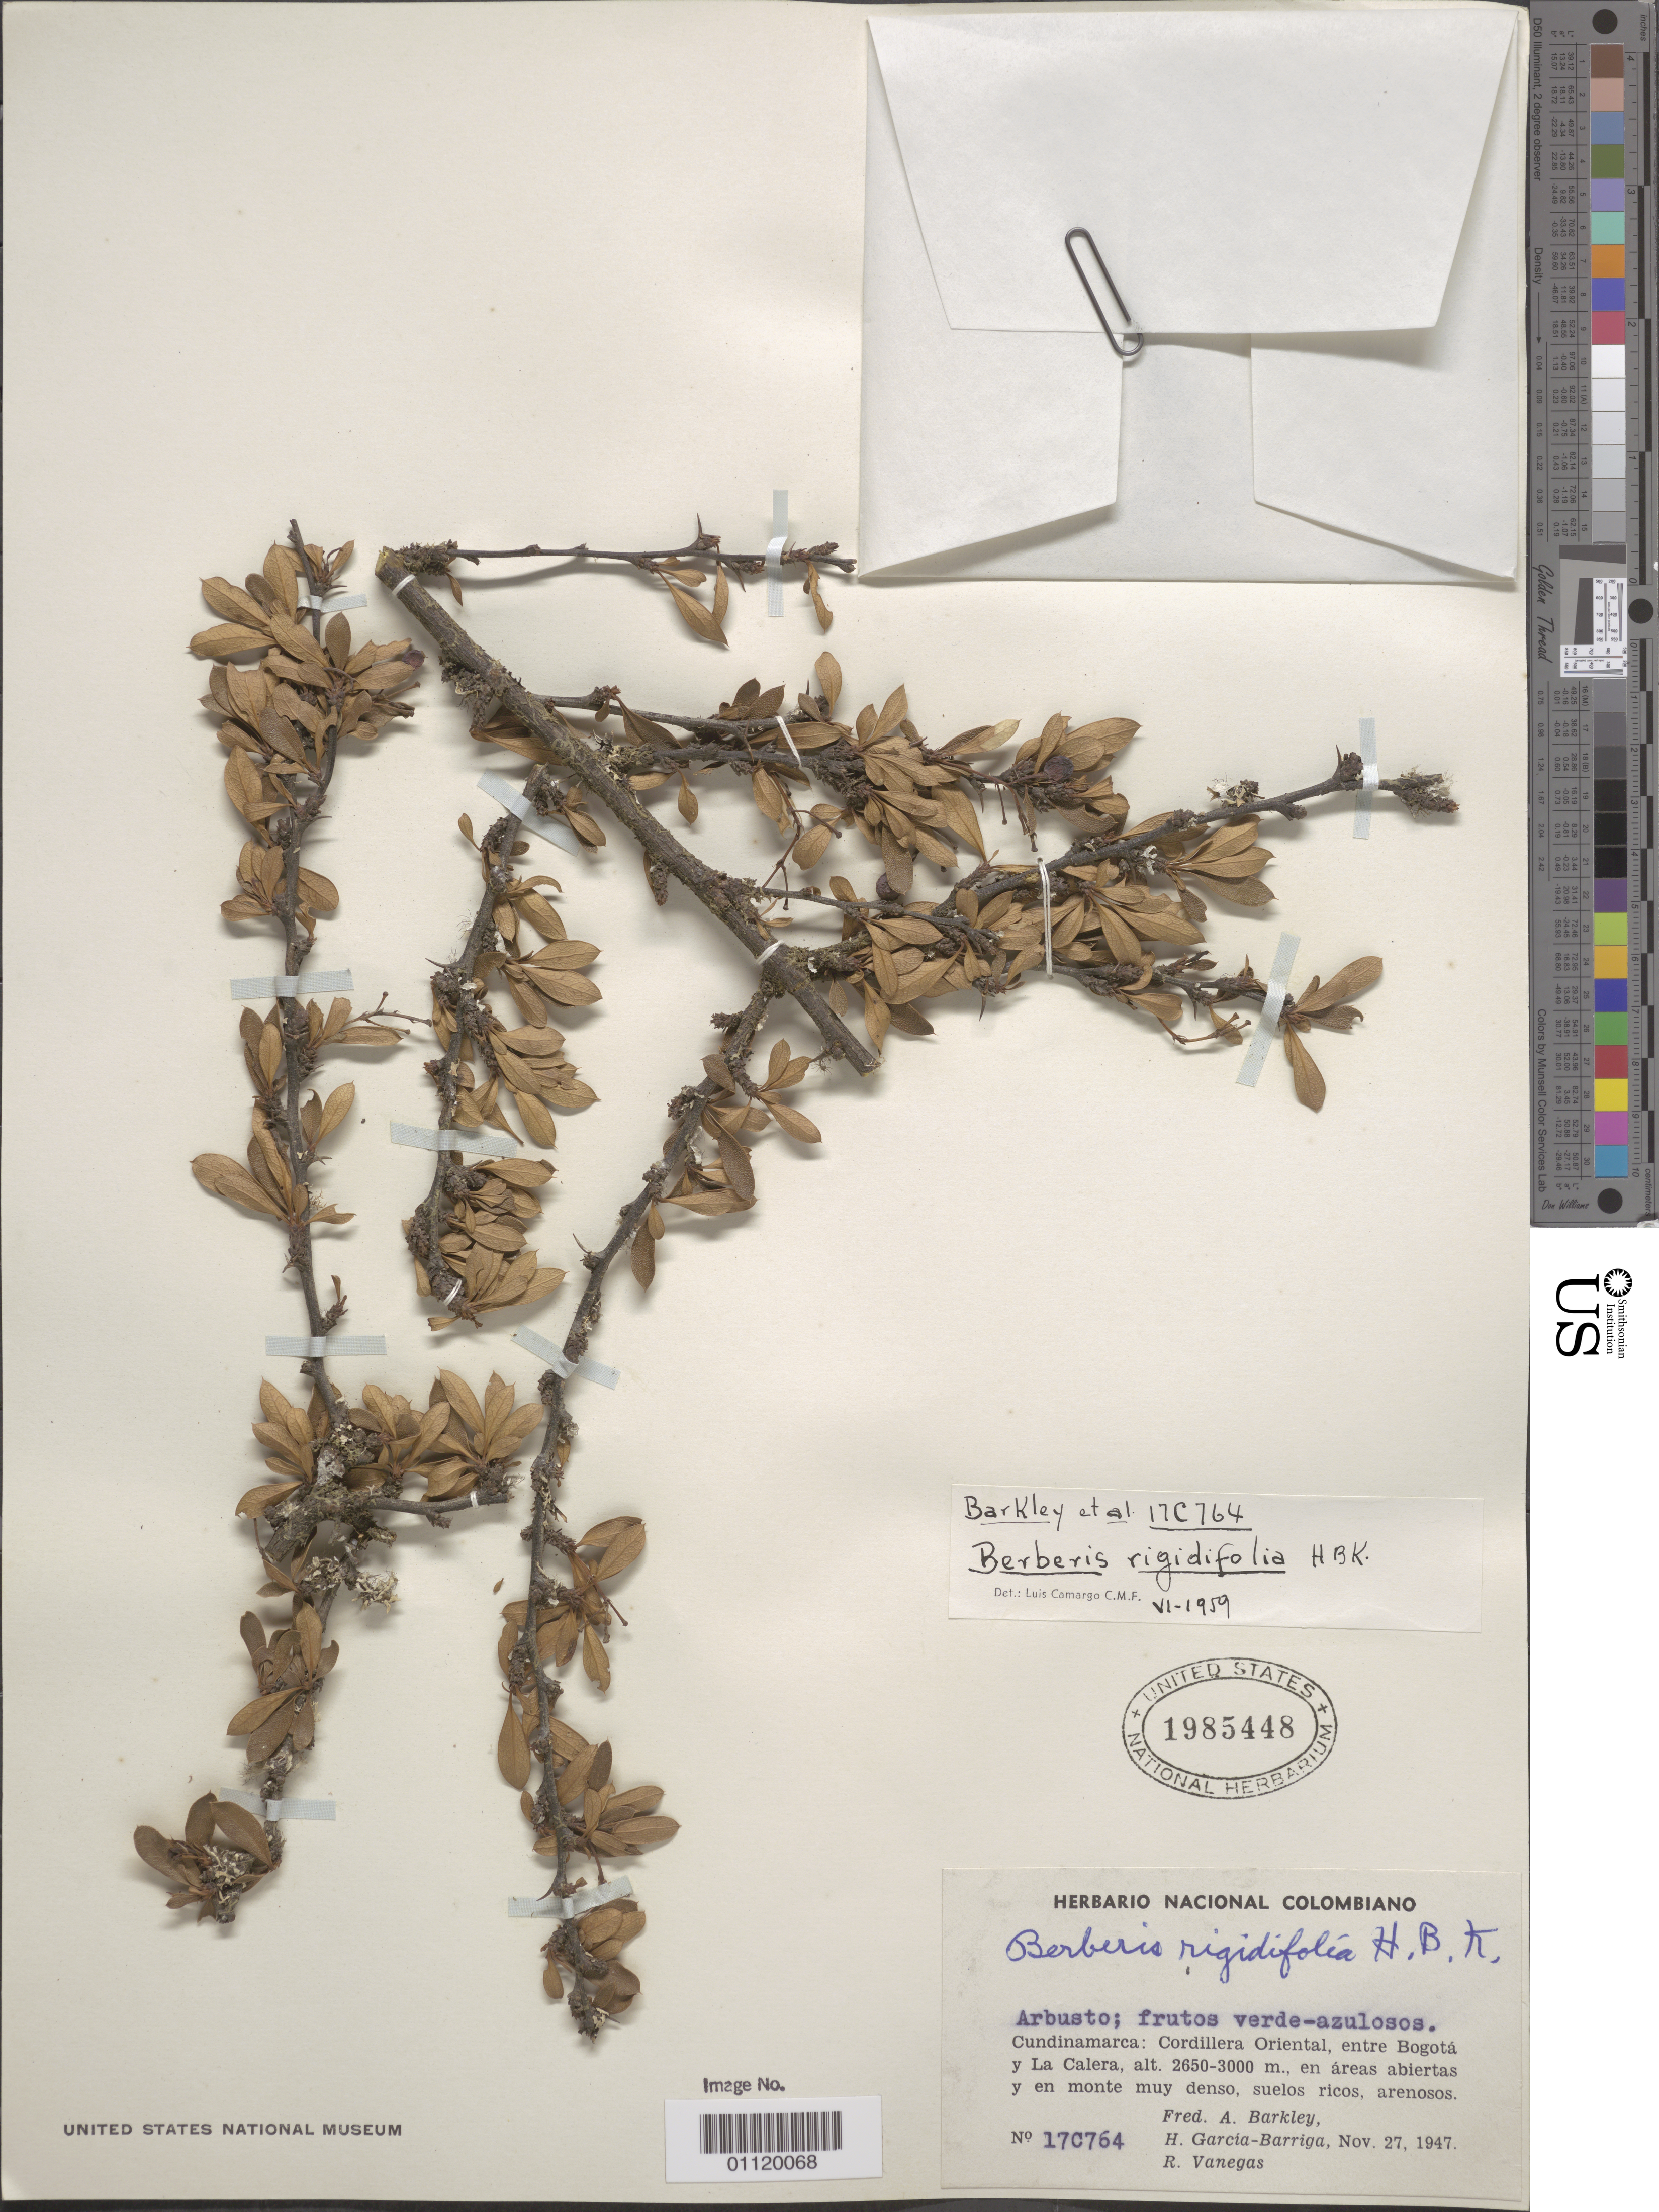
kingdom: Plantae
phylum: Tracheophyta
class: Magnoliopsida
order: Ranunculales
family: Berberidaceae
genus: Berberis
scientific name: Berberis rigidifolia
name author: Kunth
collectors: F. A. Barkley, H. García Barriga & R. Vanegas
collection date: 1947-11-27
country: Colombia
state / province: Cundinamarca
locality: Cordillera Oriental: between Bogotá and La Calera.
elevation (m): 2650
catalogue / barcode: US 1985448